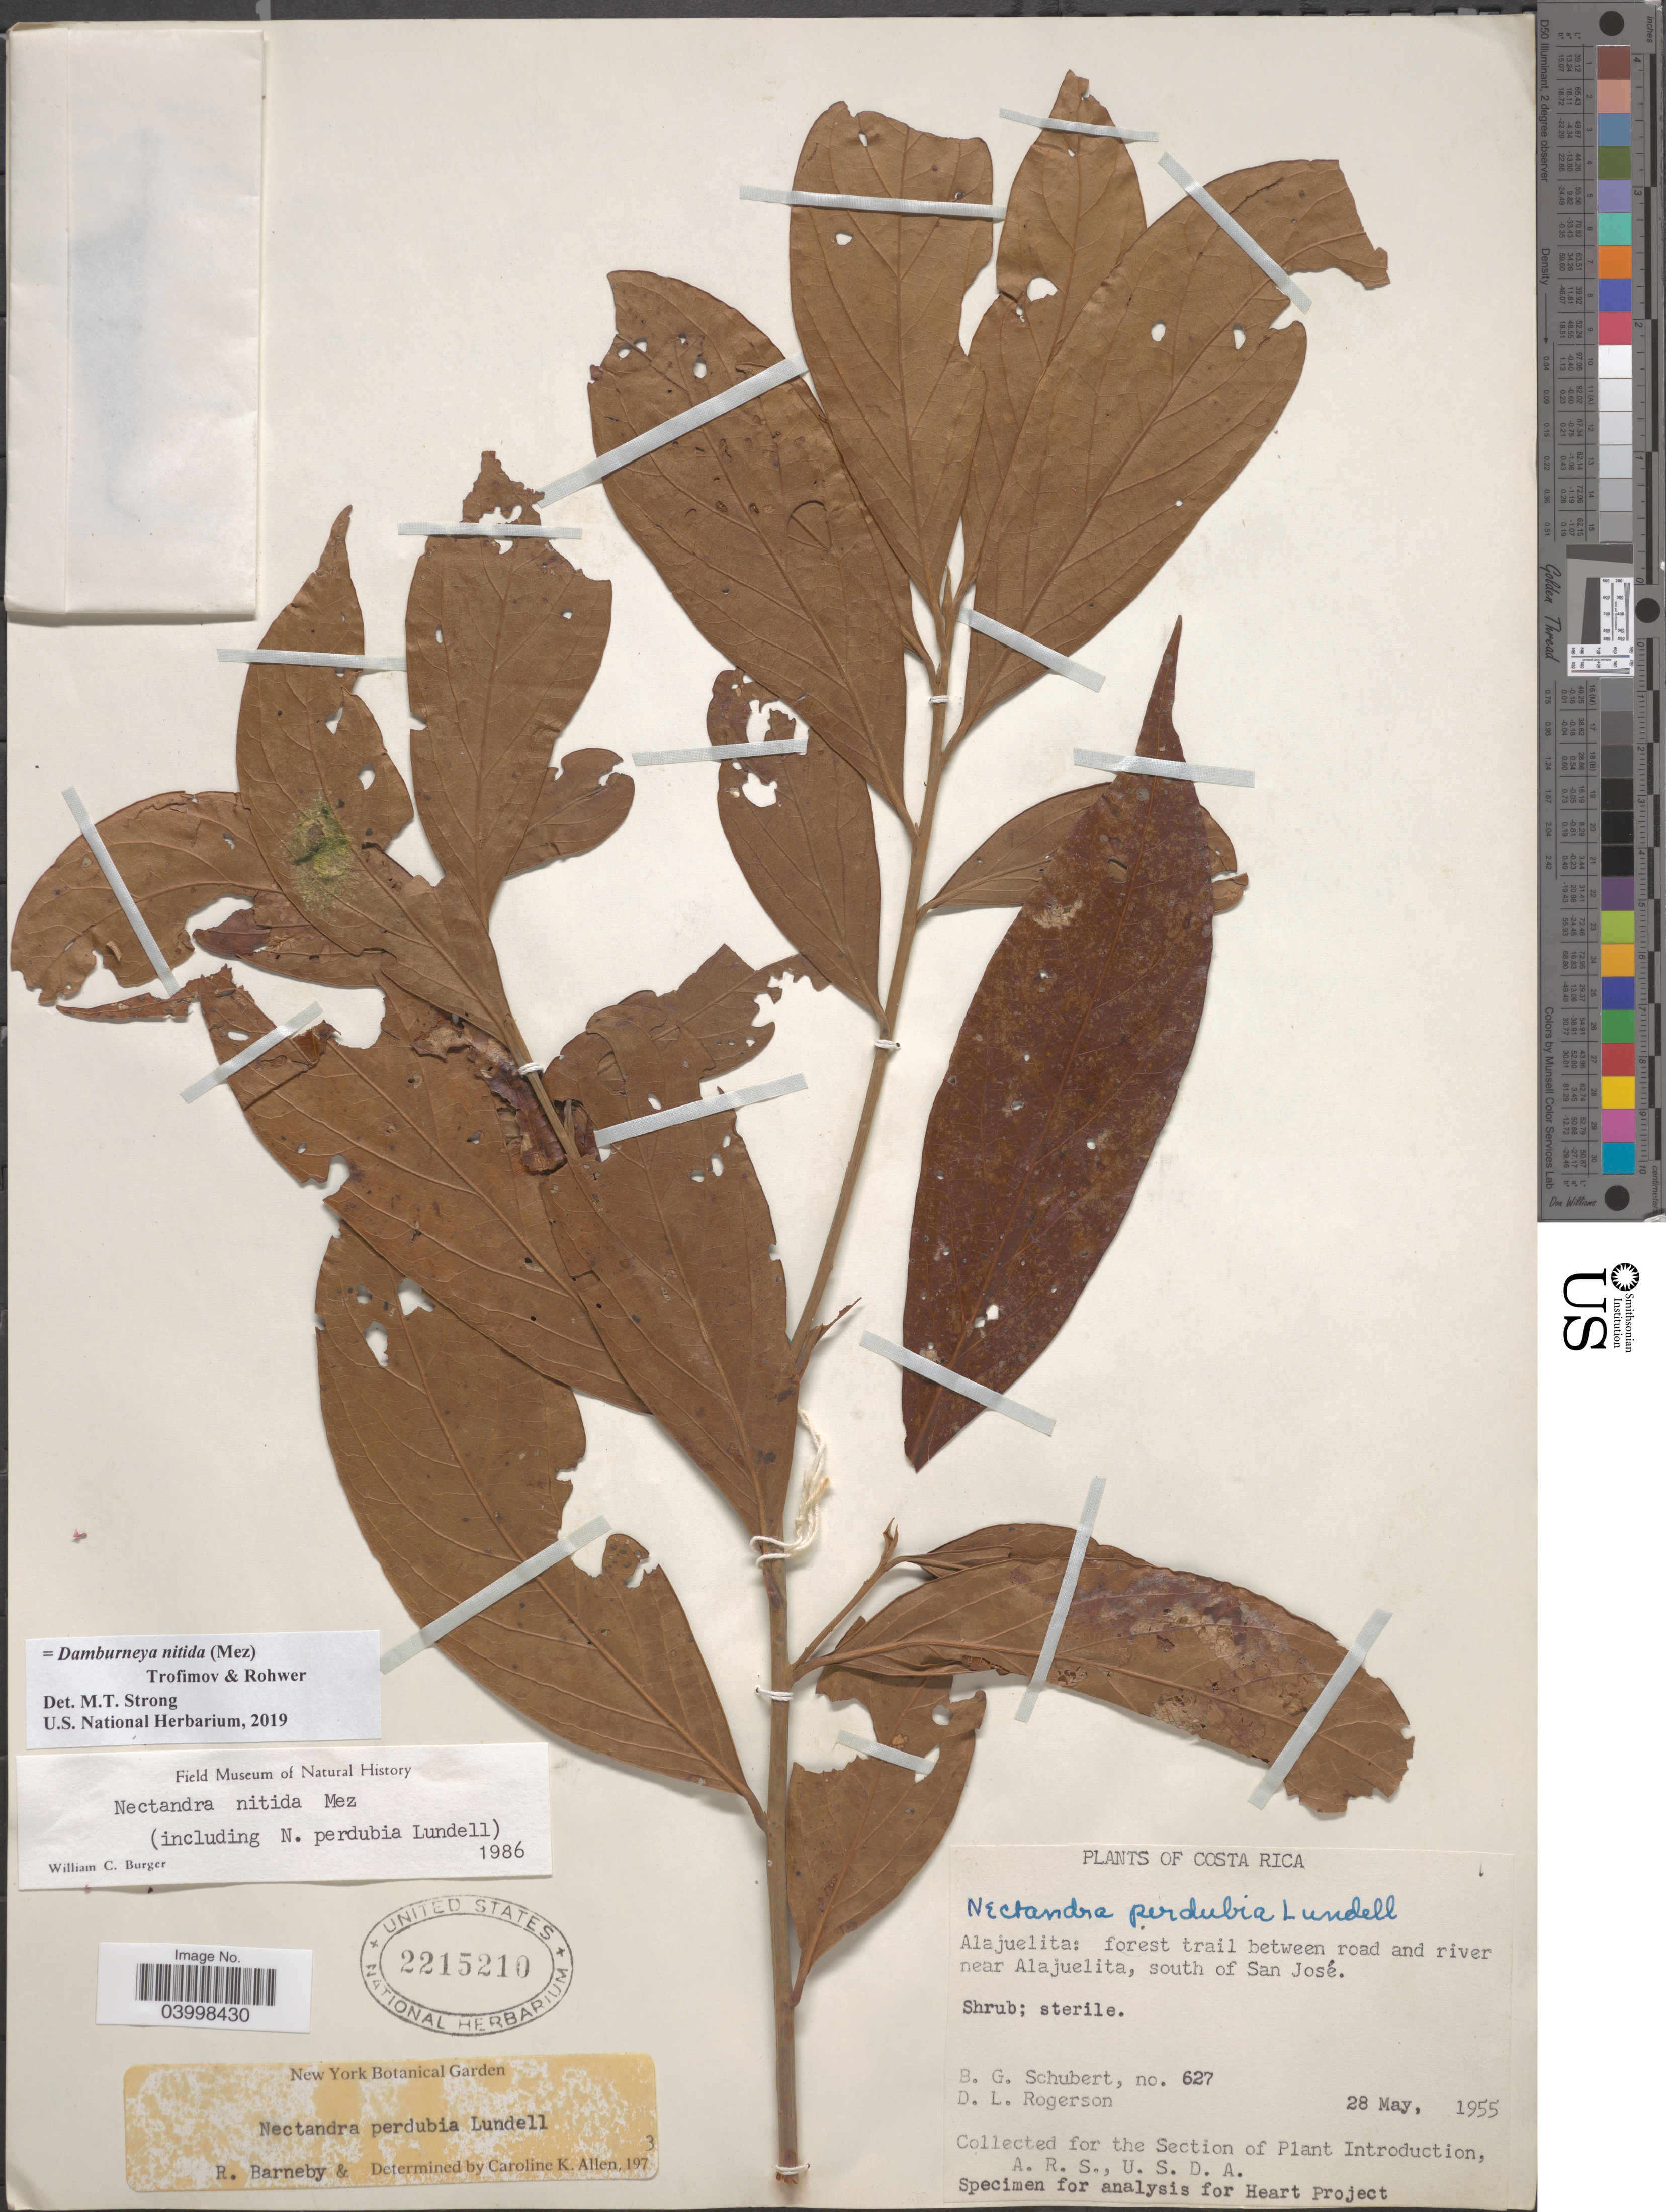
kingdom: Plantae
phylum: Tracheophyta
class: Magnoliopsida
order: Laurales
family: Lauraceae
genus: Damburneya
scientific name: Damburneya nitida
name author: (Mez) Trofimov & Rohwer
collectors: B. Schubert & D. Rogerson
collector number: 627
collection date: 1955-05-28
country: Costa Rica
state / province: San José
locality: Alajuelita: forest trail between road and river near Alajuelita, south of San José.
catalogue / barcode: US 2215210